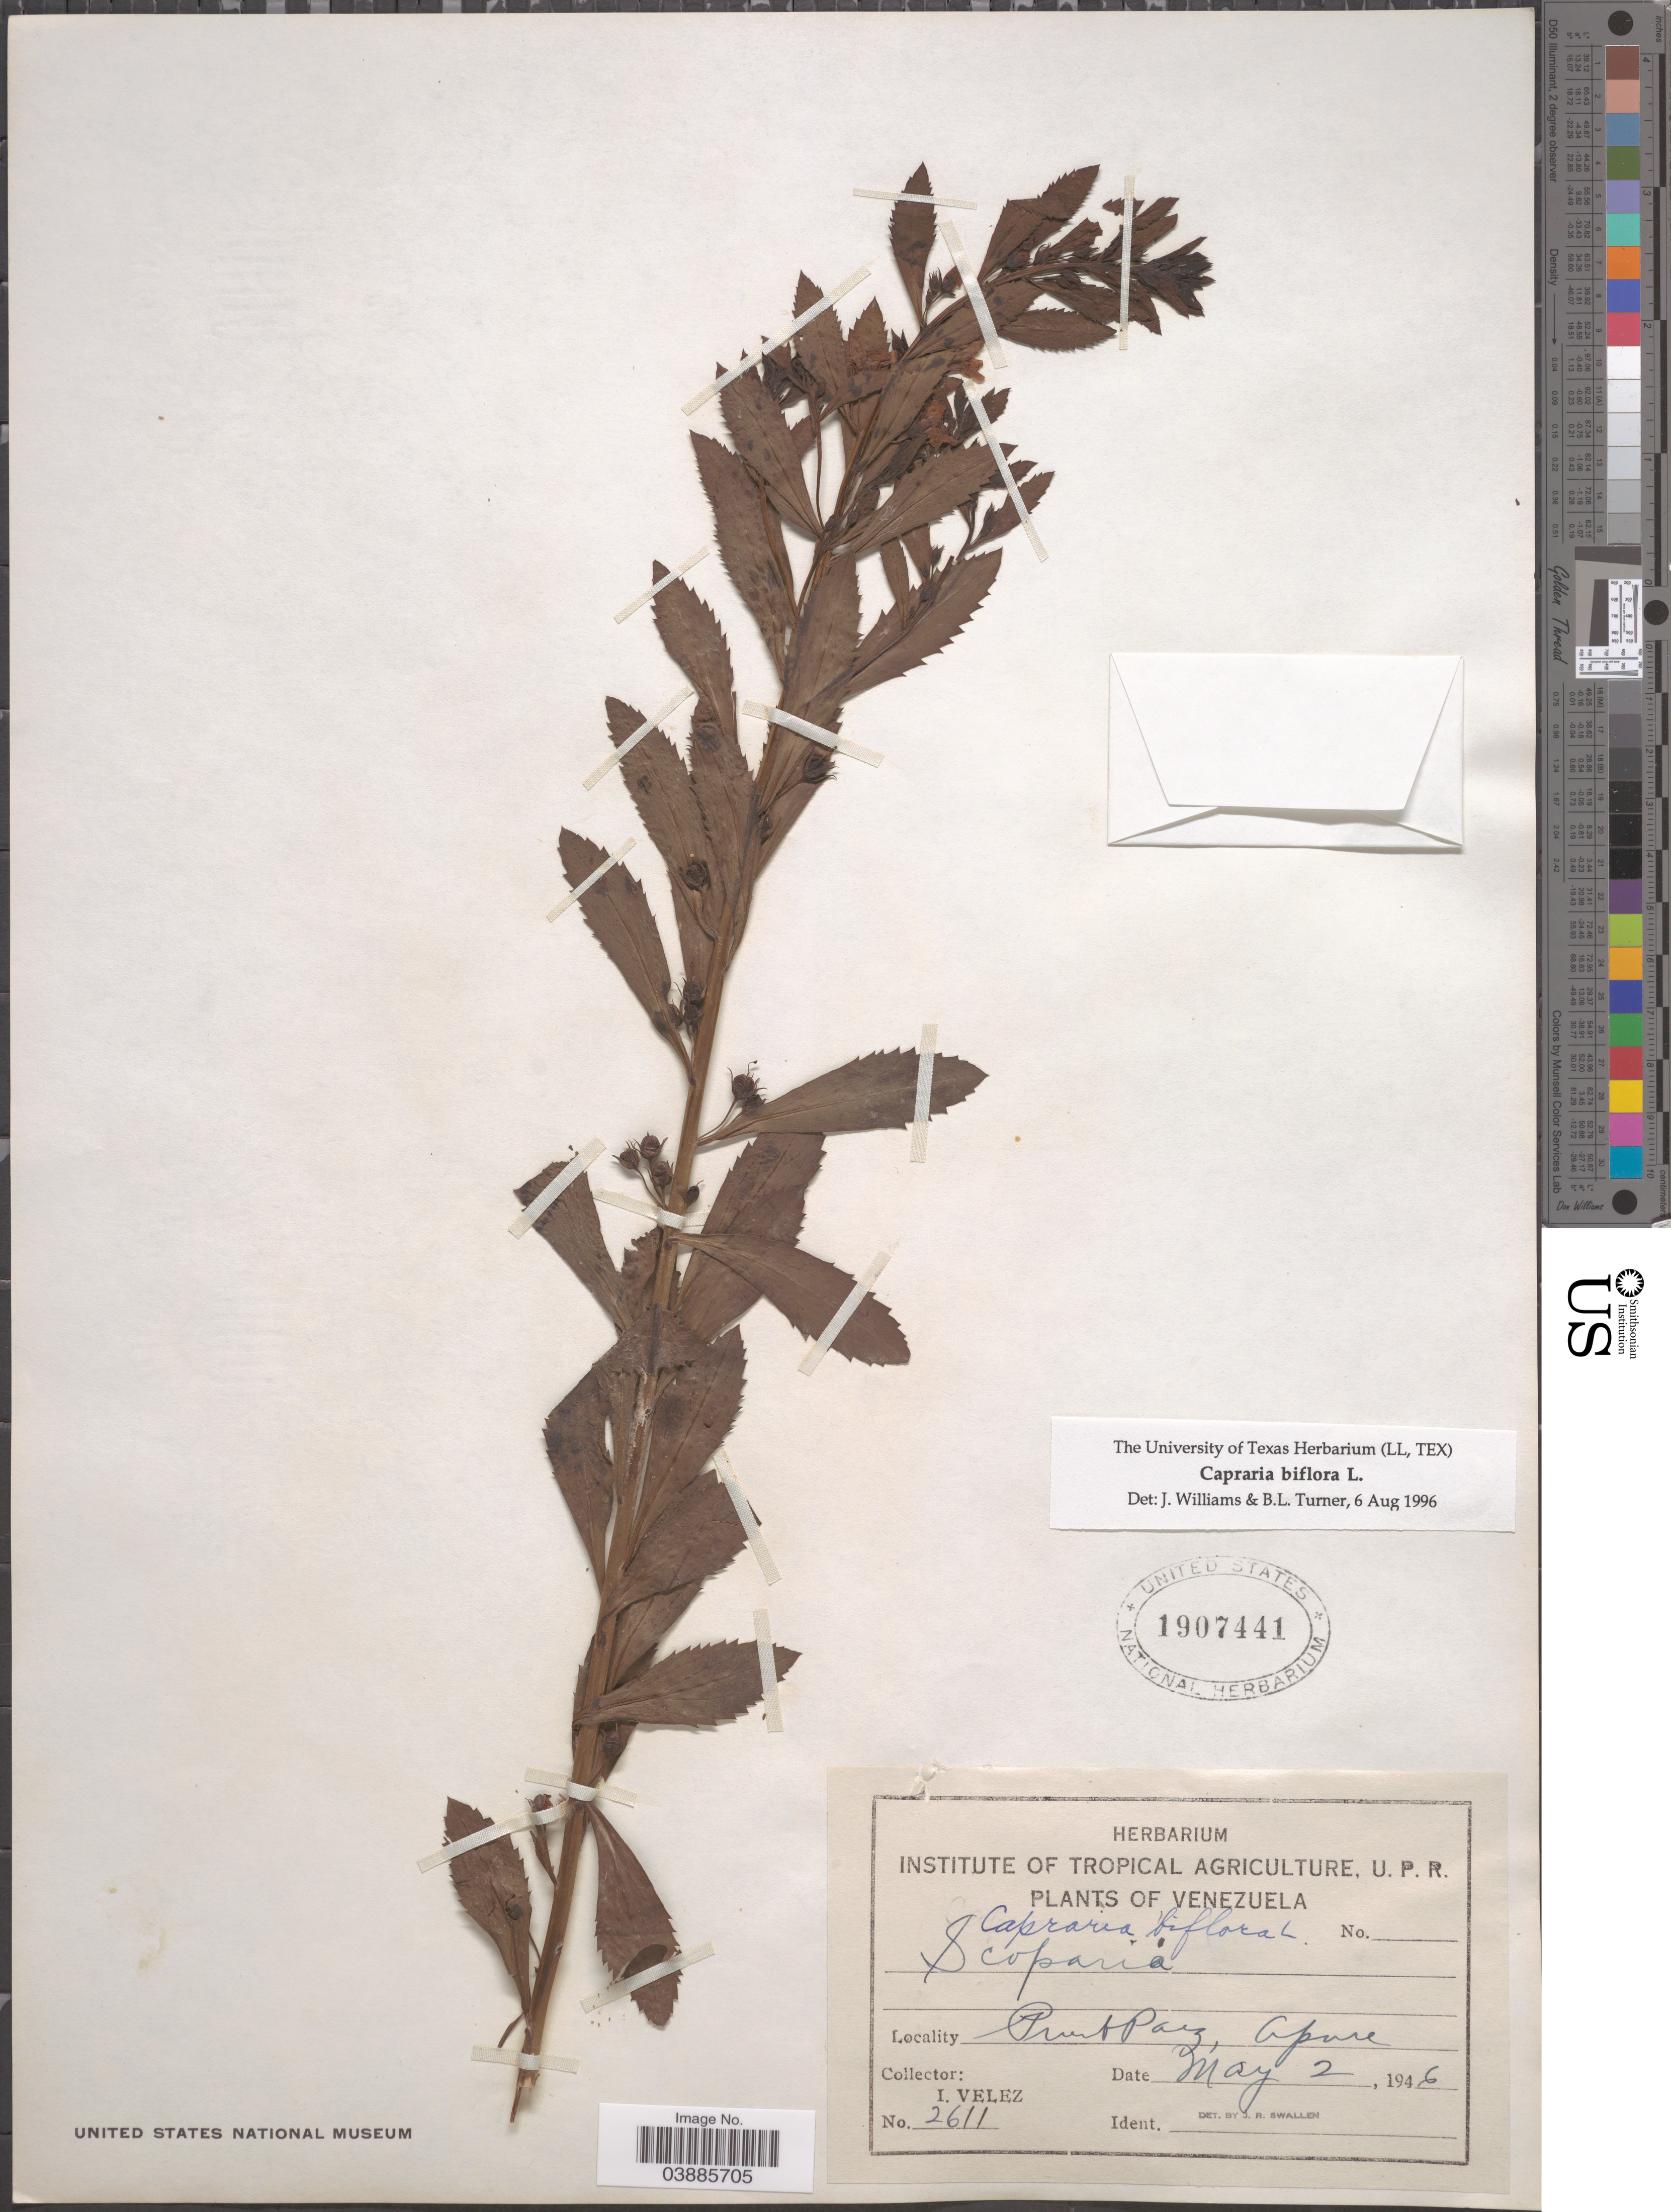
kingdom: Plantae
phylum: Tracheophyta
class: Magnoliopsida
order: Lamiales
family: Scrophulariaceae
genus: Capraria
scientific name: Capraria biflora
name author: L.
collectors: I. Velez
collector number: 2611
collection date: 1946-05-02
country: Venezuela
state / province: Apure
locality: Puerto Paez.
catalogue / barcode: US 1907441